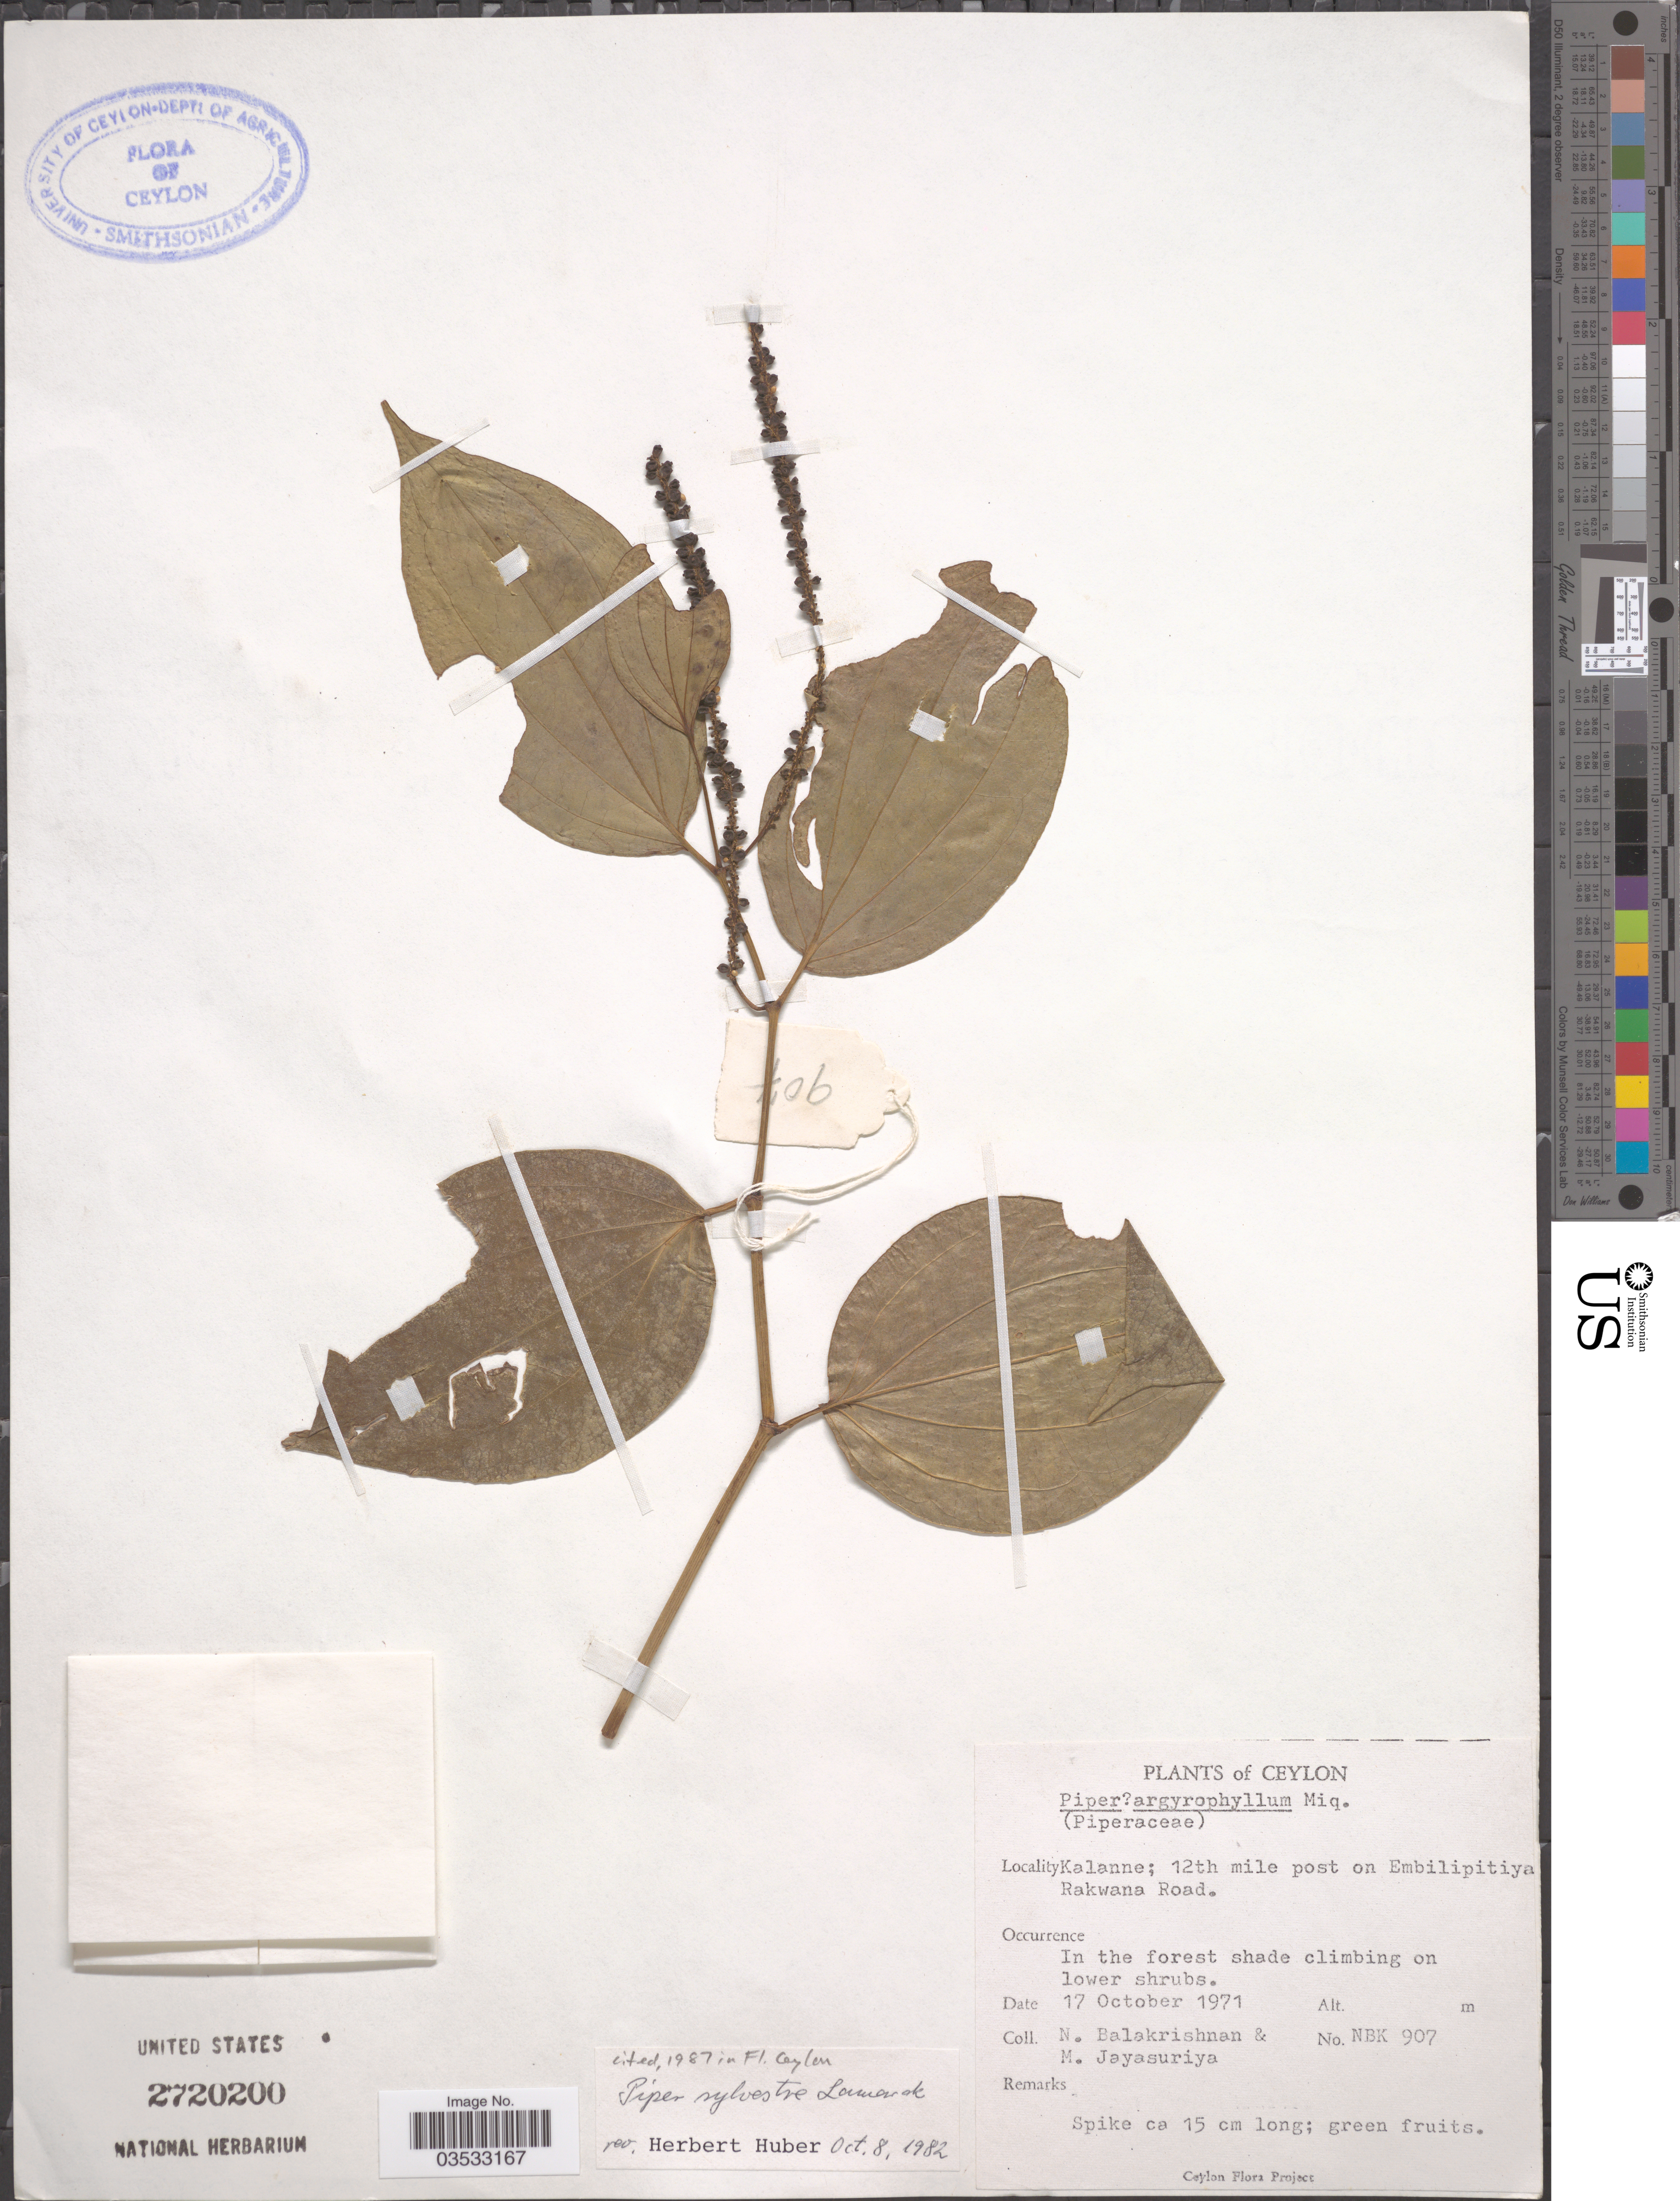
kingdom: Plantae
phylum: Tracheophyta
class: Magnoliopsida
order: Piperales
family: Piperaceae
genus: Piper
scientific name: Piper sylvestre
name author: Lour.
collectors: N. Balakrishnan & M. Jayasuriya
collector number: NBK907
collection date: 1971-10-17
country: Sri Lanka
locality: Ceylon. Kalanne; 12th mile post on Embilipitiya Rakwana Road.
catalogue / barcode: US 2720200